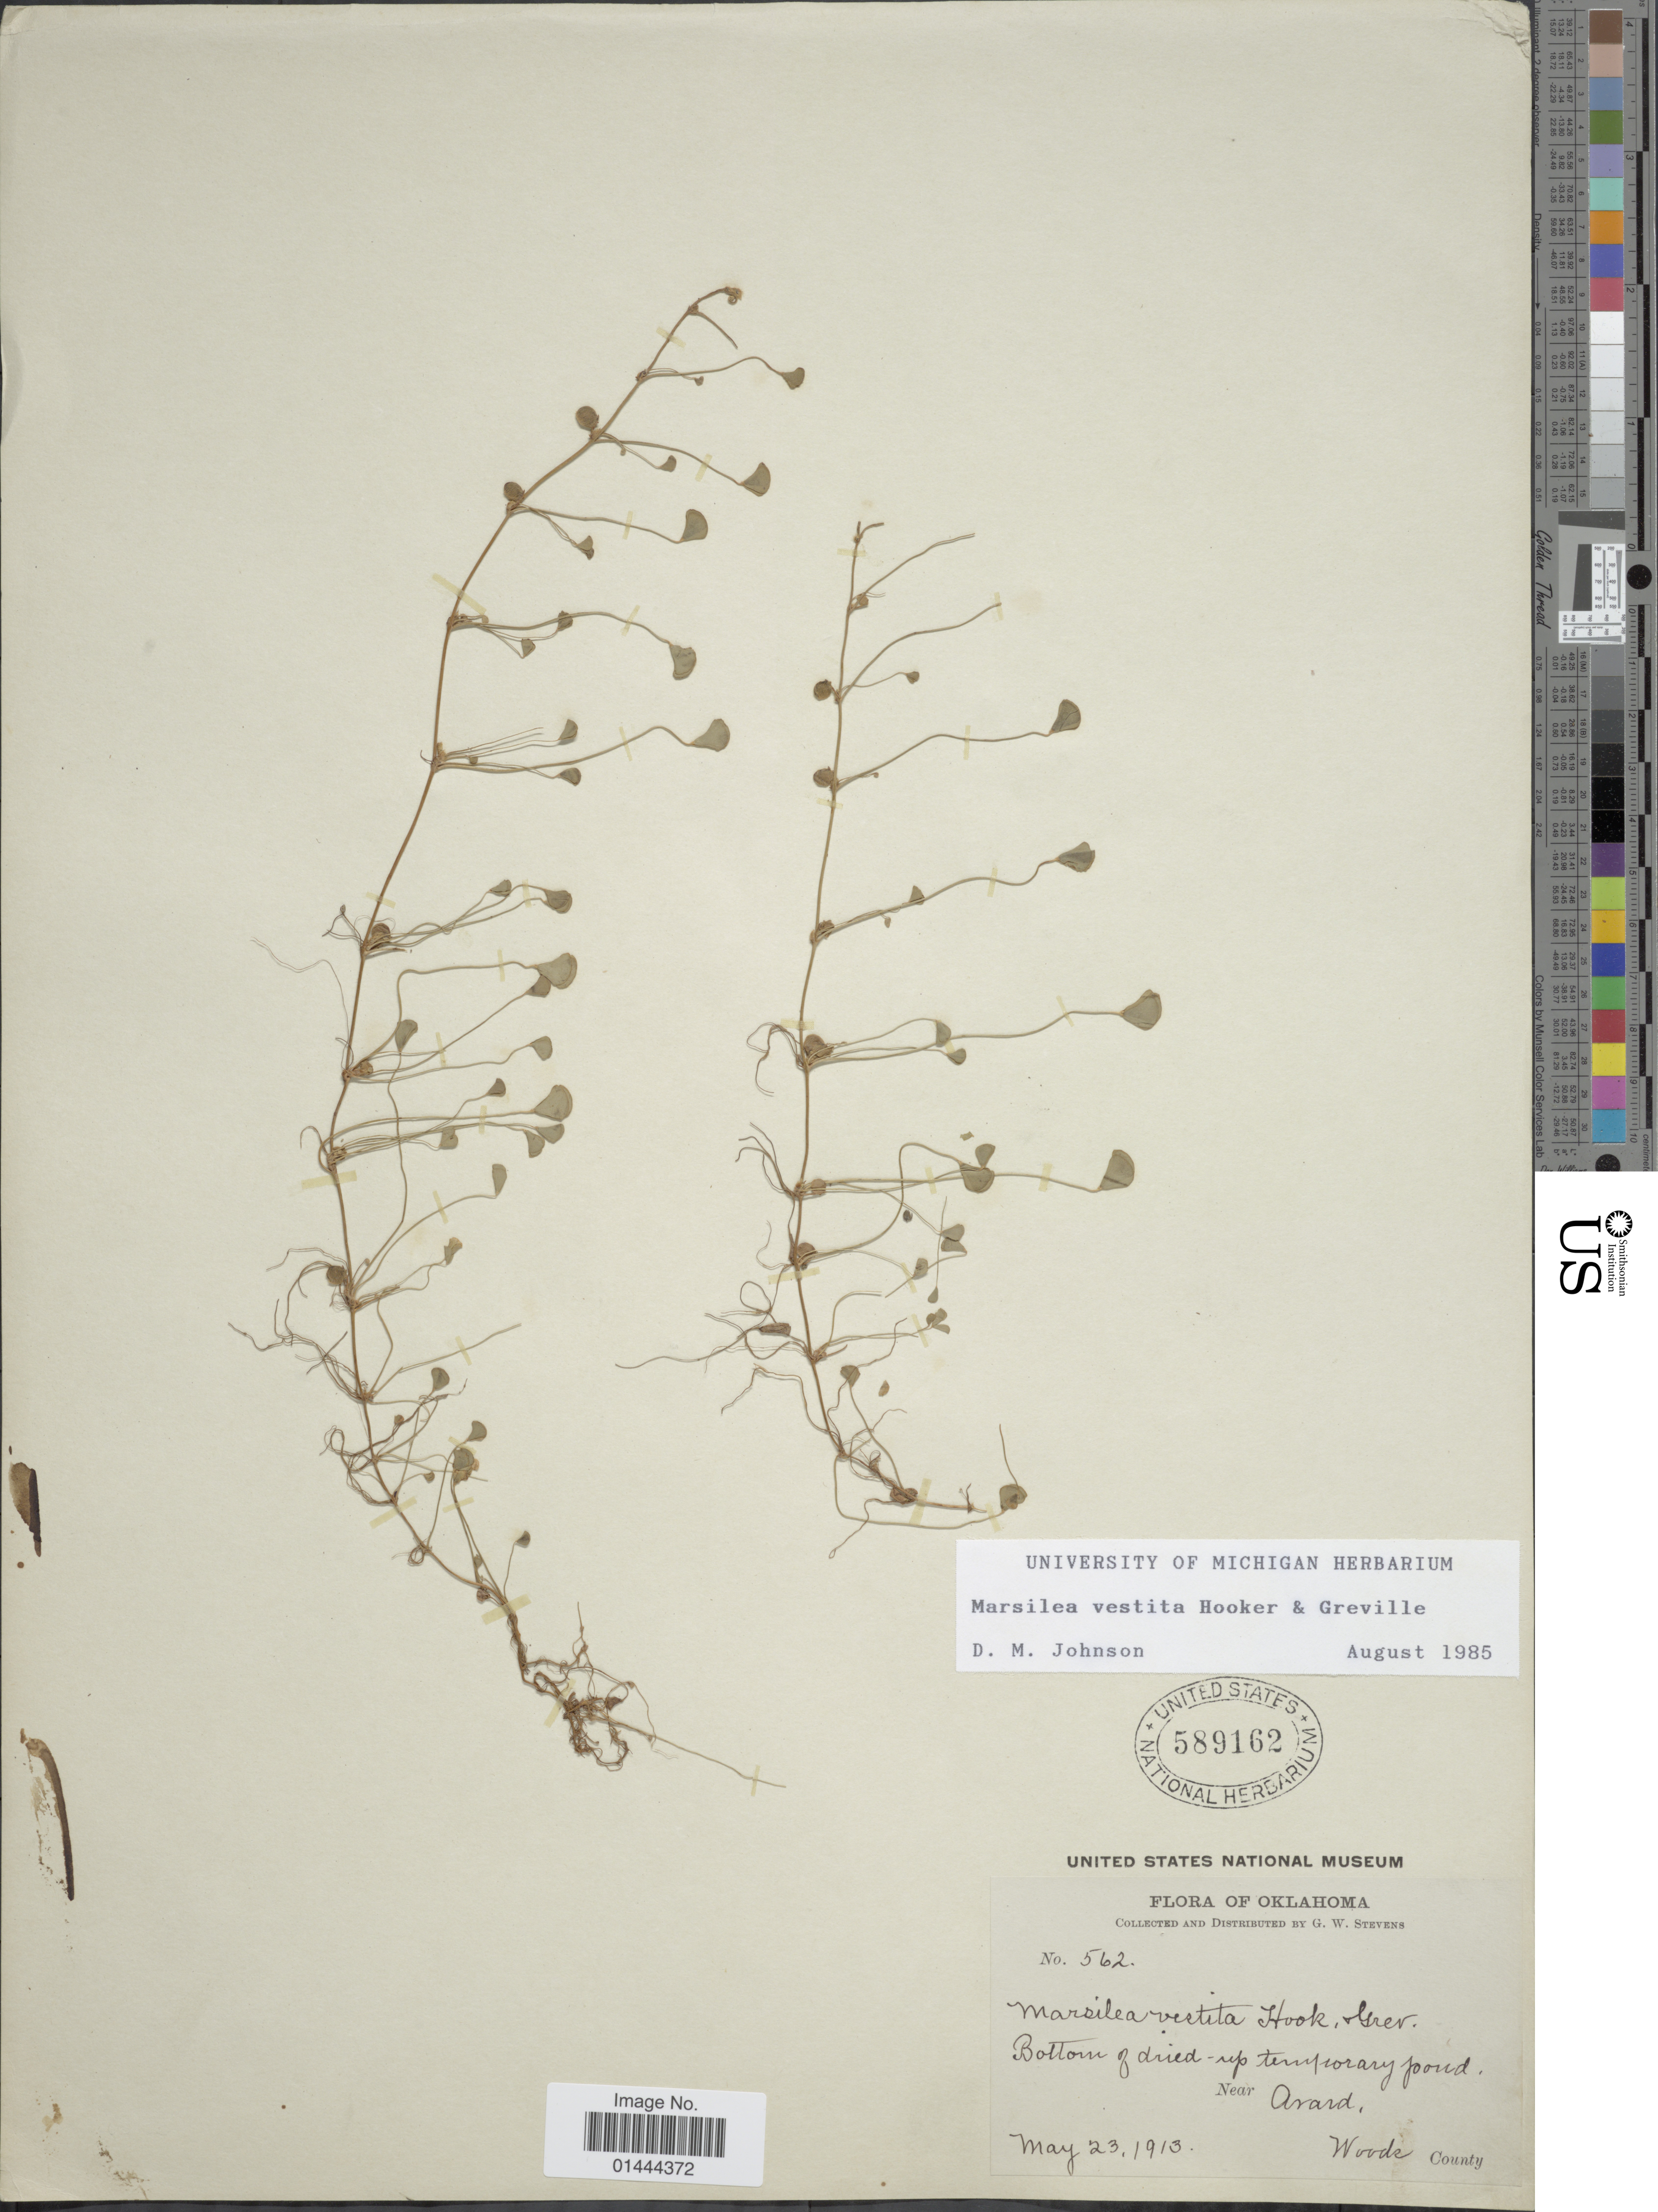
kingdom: Plantae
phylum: Tracheophyta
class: Polypodiopsida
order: Salviniales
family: Marsileaceae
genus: Marsilea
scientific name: Marsilea vestita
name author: Hook. & Grev.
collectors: G. W. Stevens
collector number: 562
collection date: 1913-05-23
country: United States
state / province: Oklahoma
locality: Bottom of dried-up temporary pond, near Arard, Woods County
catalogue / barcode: US 589162